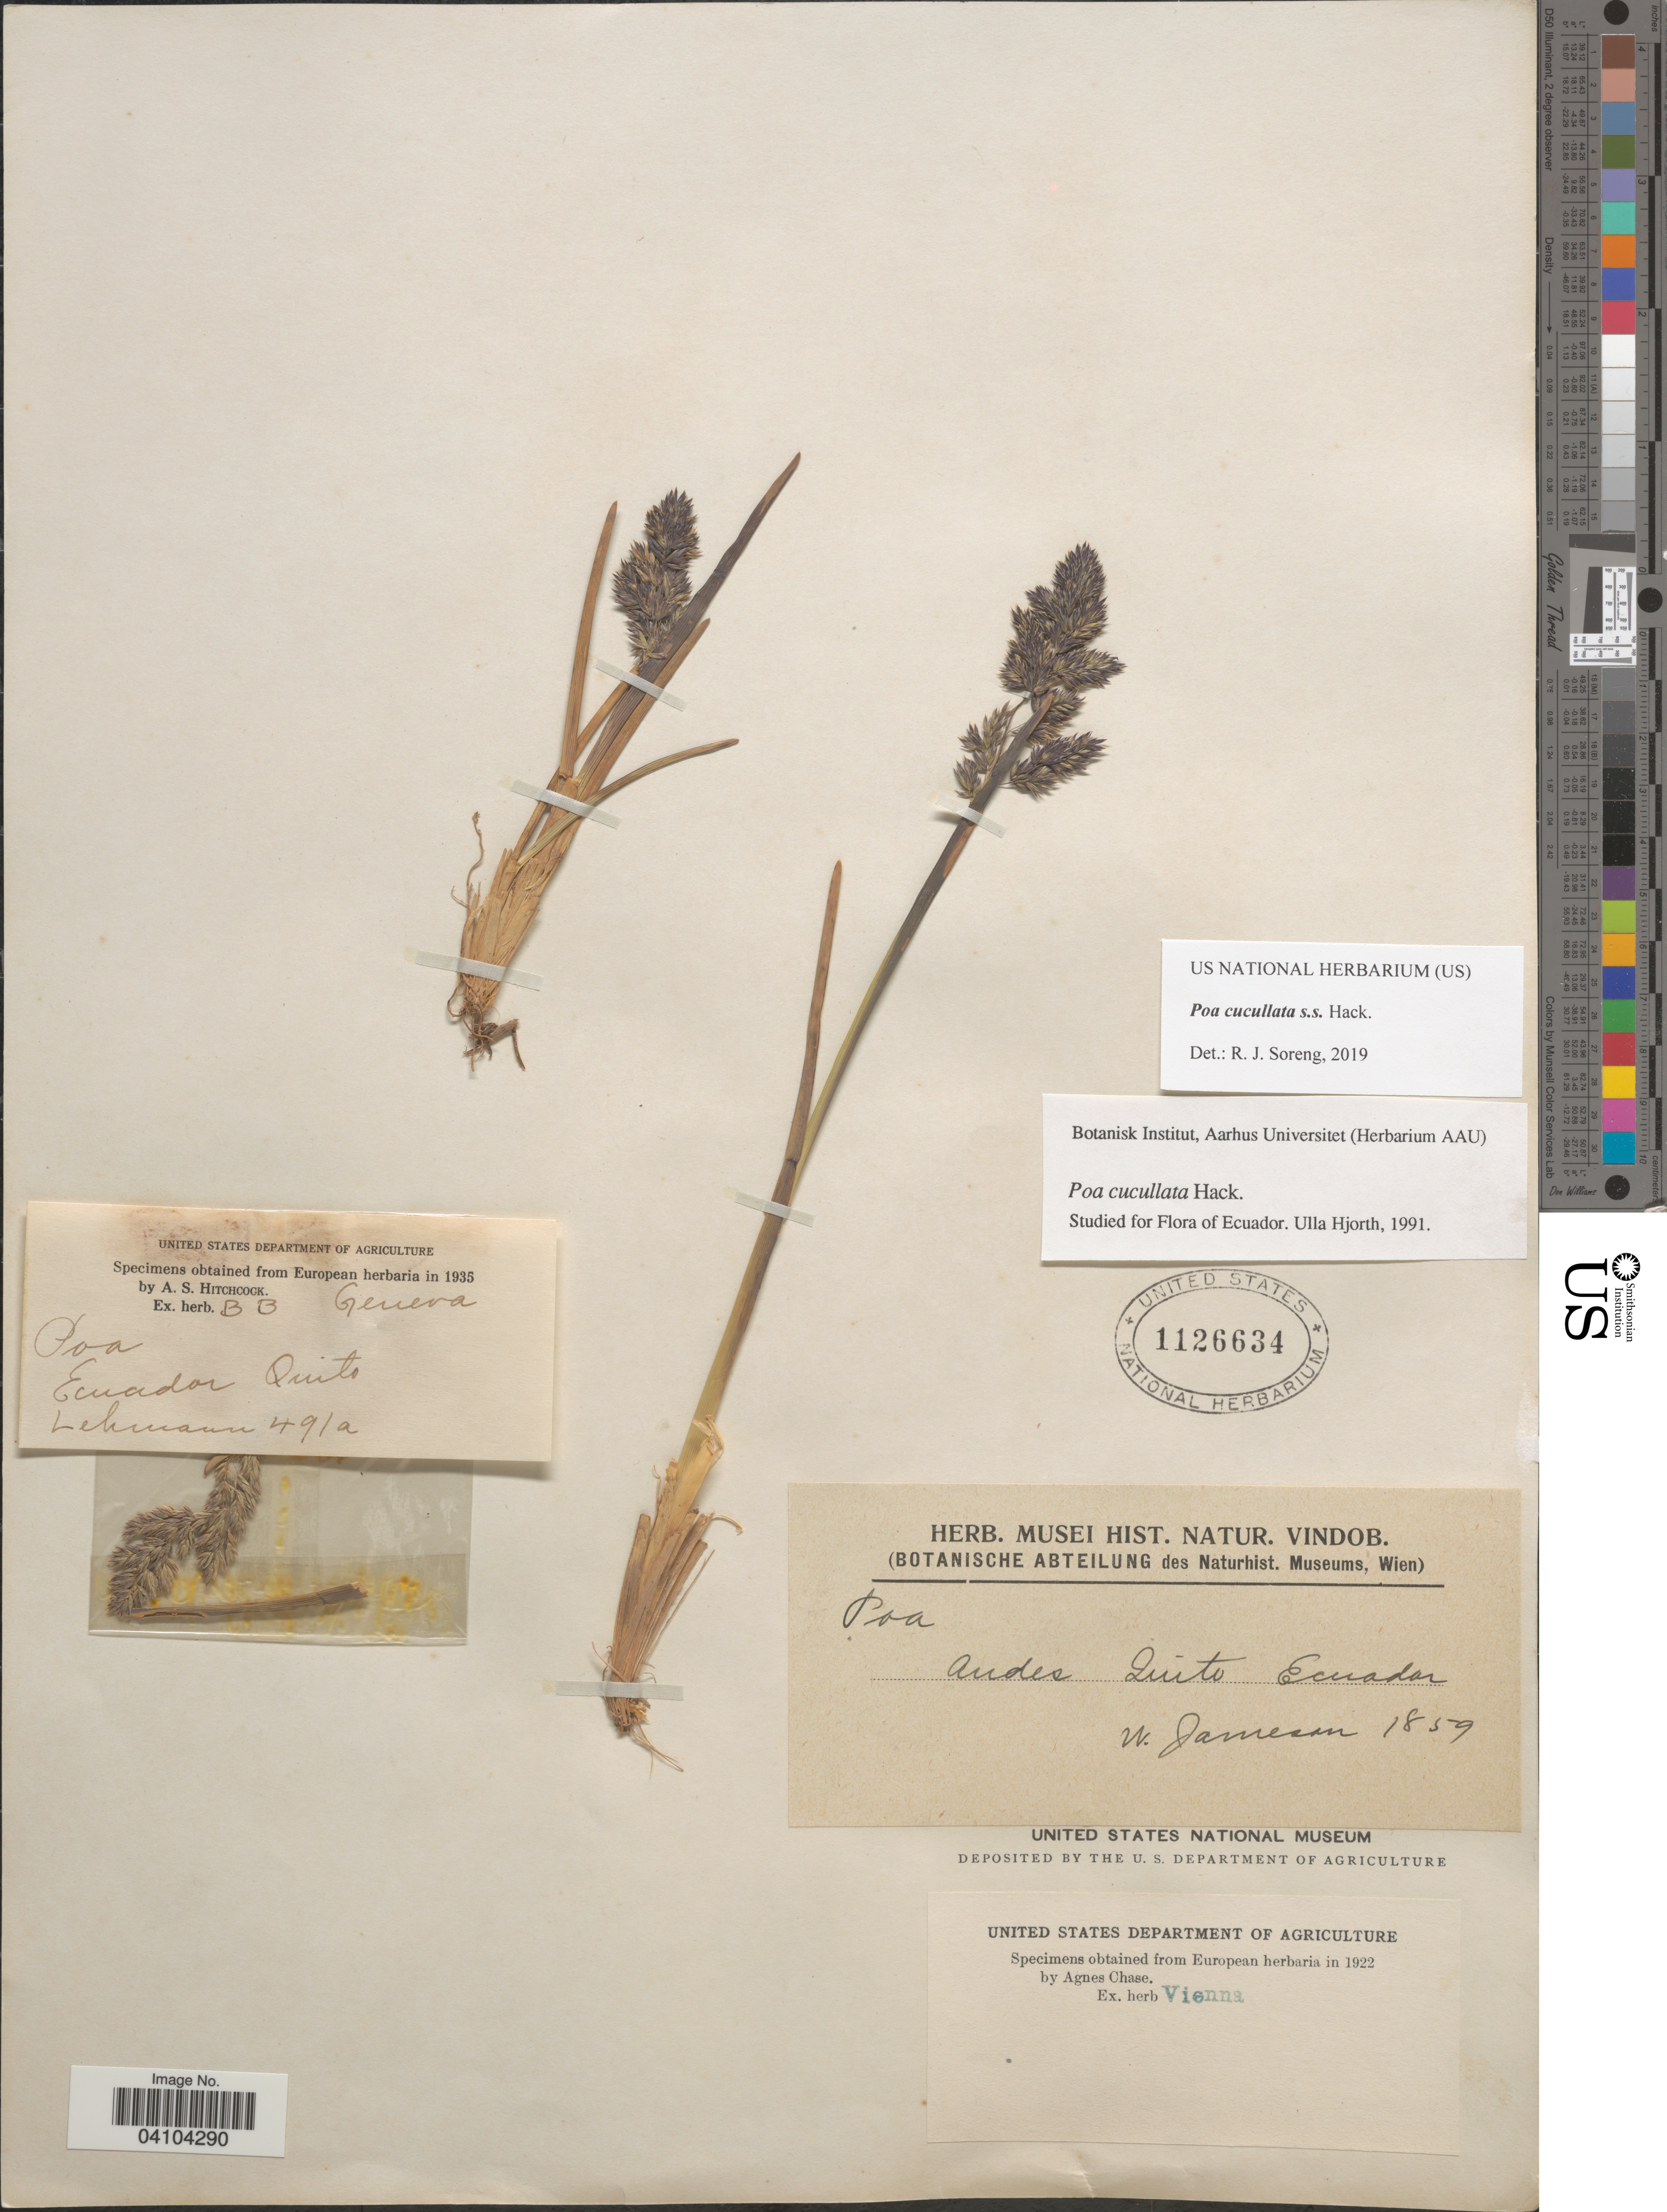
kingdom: Plantae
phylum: Tracheophyta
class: Liliopsida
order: Poales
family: Poaceae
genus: Poa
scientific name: Poa cucullata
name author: Hack.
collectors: W. Jameson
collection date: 1859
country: Ecuador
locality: Andes Quito.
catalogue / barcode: US 1126634